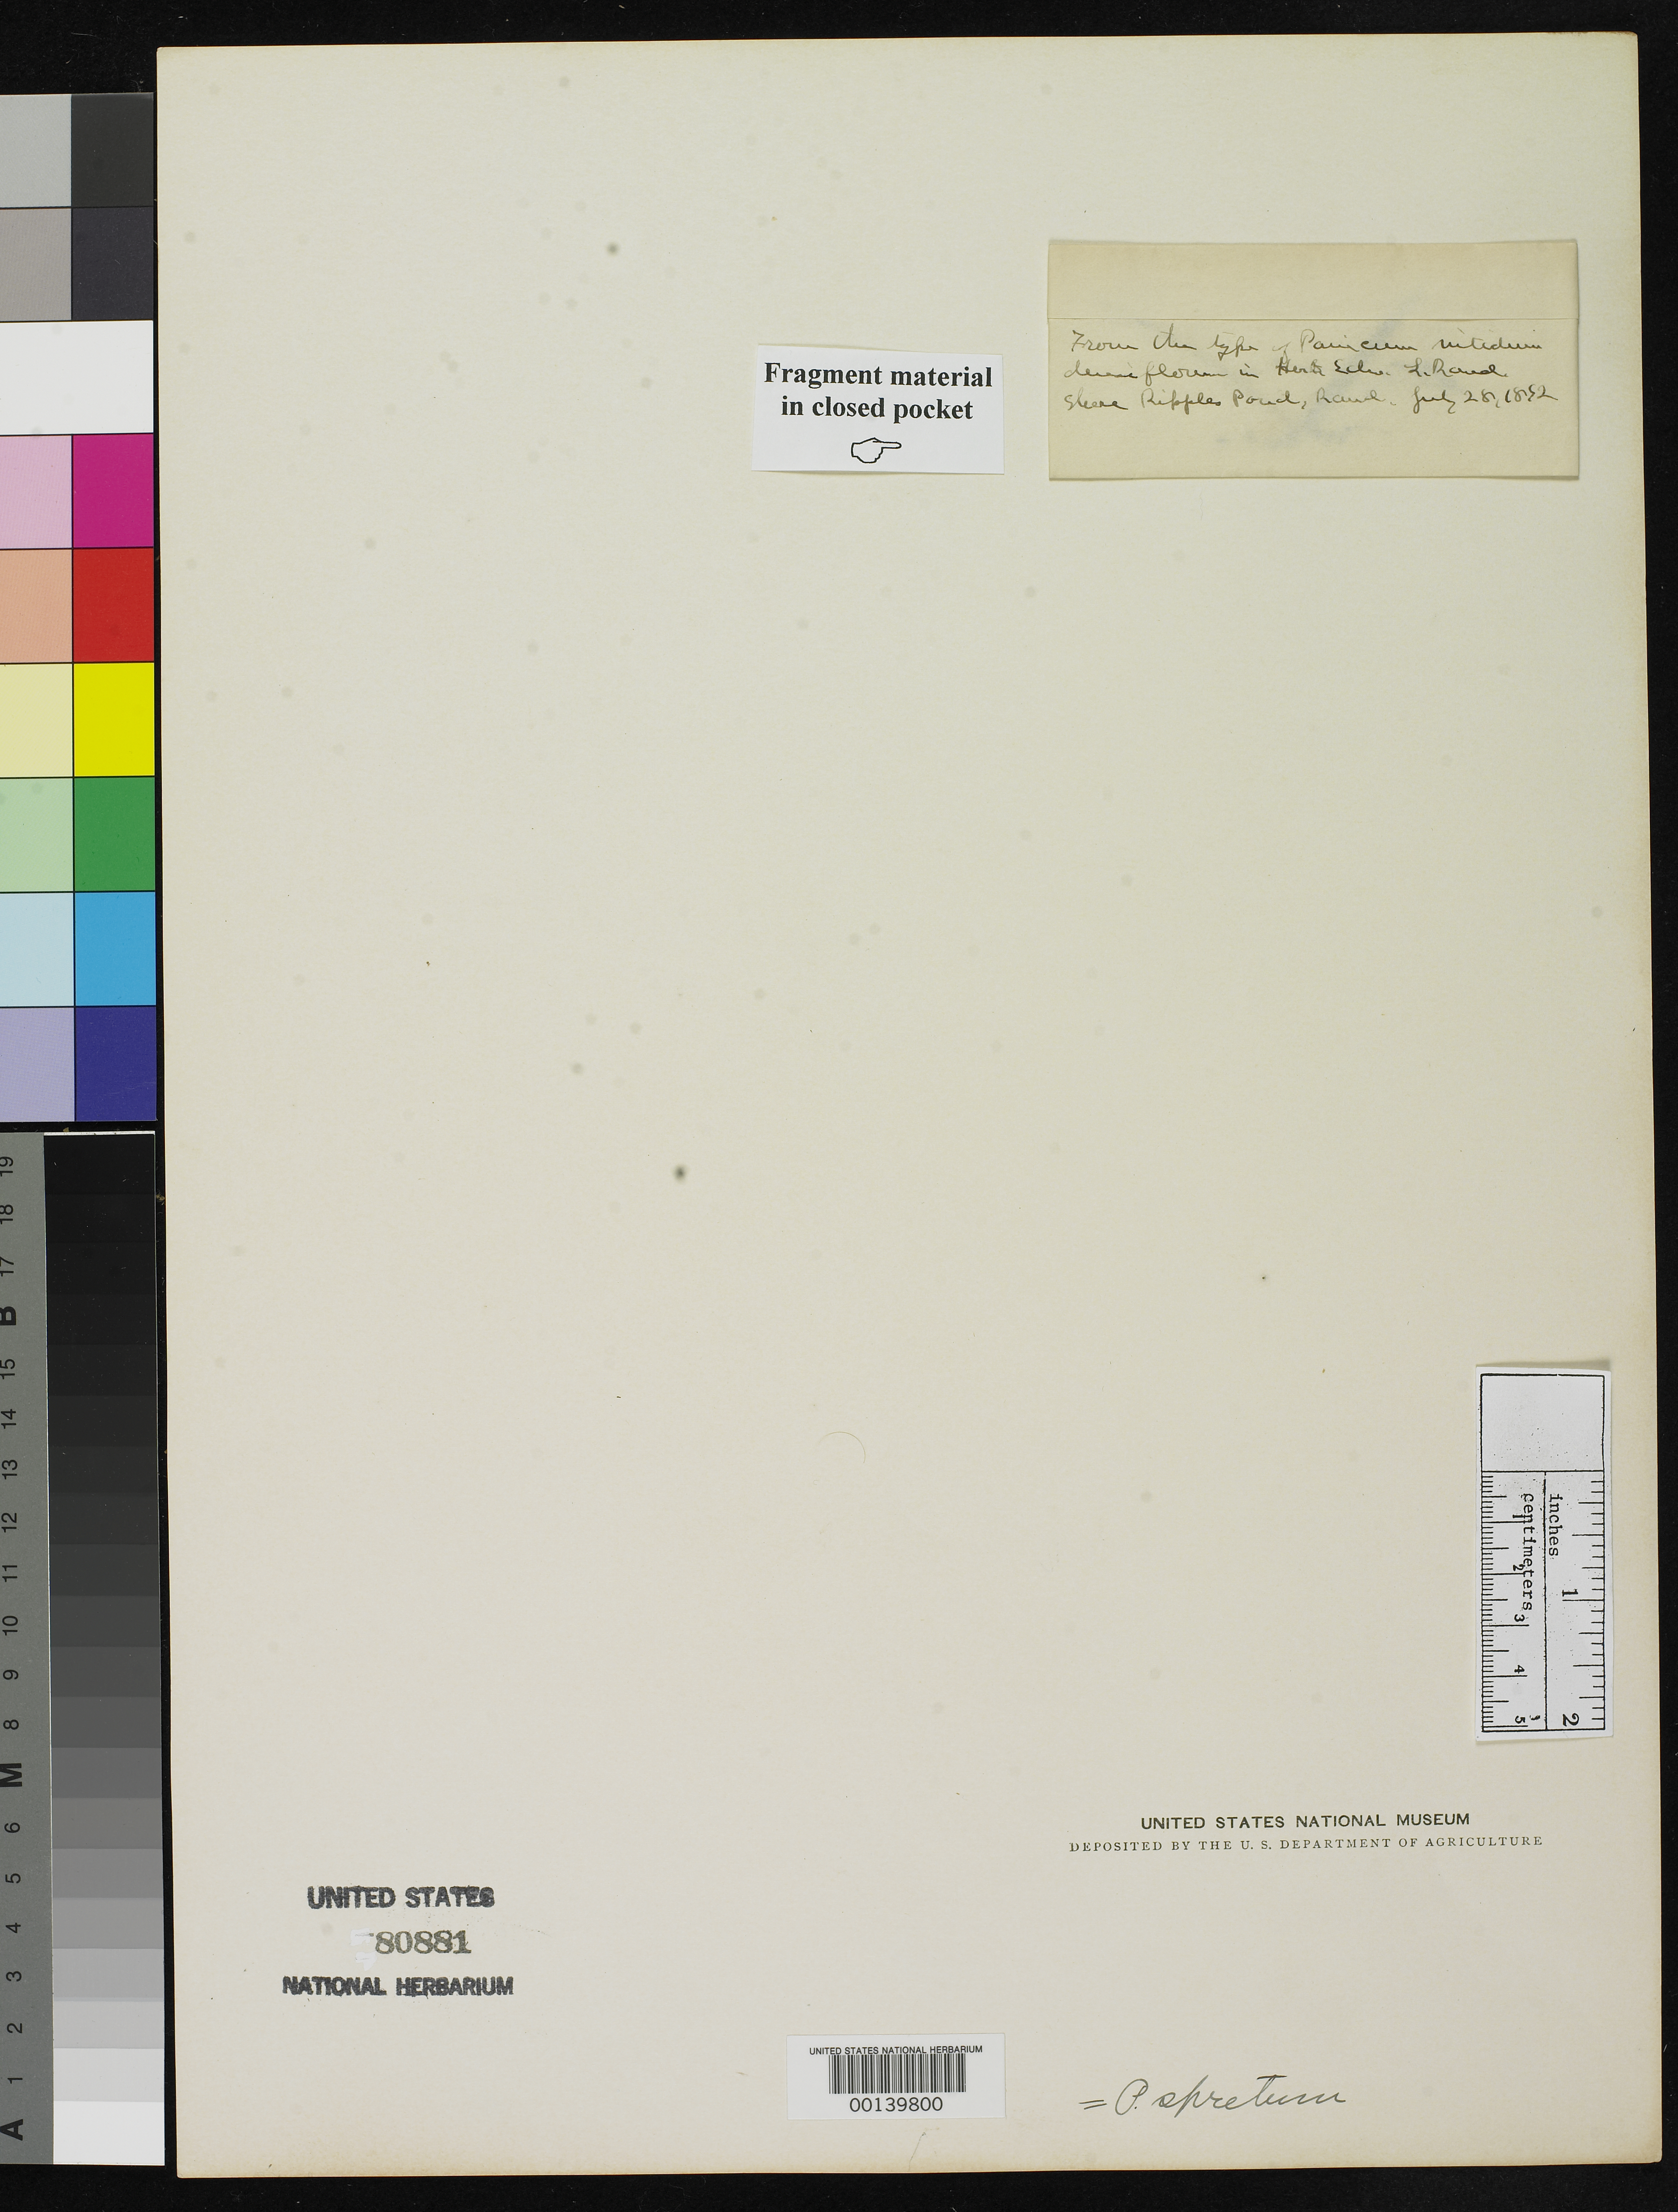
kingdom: Plantae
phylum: Tracheophyta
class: Liliopsida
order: Poales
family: Poaceae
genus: Panicum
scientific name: Panicum nitidum var. densiflorum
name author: E.S. Rand & Redfield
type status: Type Fragment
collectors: E. Rand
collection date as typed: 28 Jul 1892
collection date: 1892-07-28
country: United States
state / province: Maine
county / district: Hancock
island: Mt. Desert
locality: Ripples Pond.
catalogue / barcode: US 80881